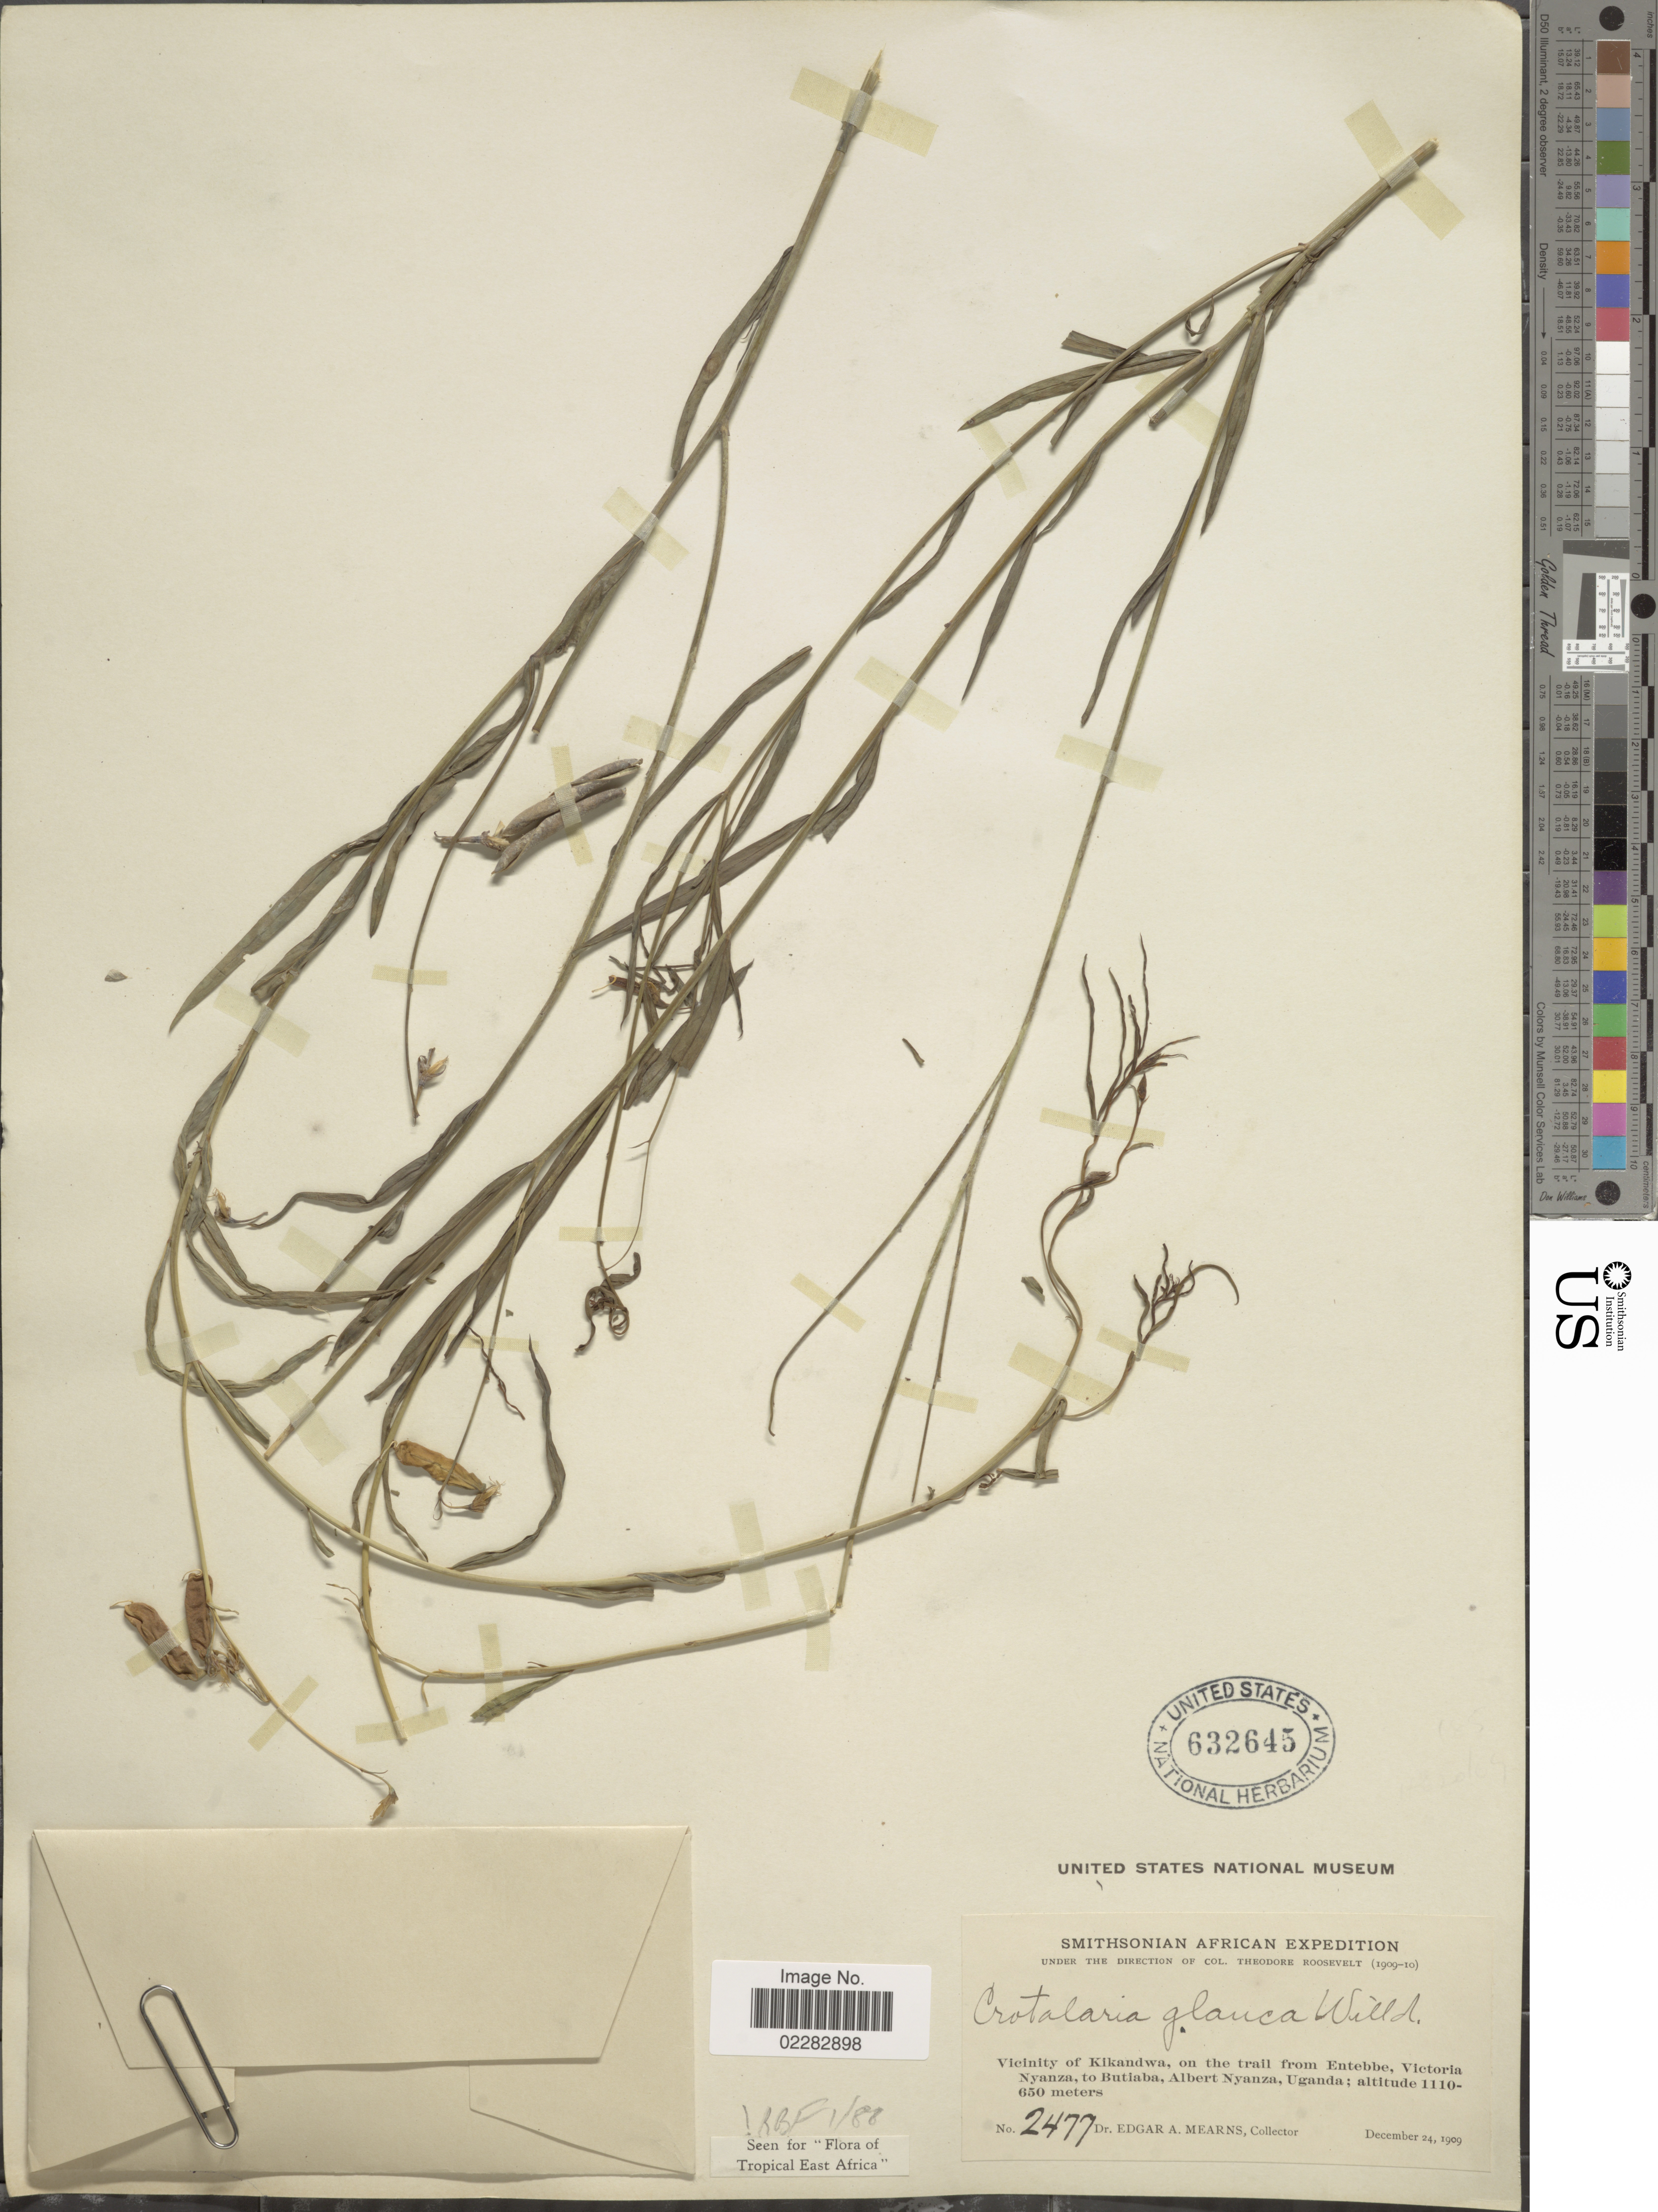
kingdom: Plantae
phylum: Tracheophyta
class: Magnoliopsida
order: Fabales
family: Fabaceae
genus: Crotalaria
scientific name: Crotalaria glauca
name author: Willd.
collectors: E. A. Mearns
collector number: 2477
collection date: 1909-12-24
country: Uganda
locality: Vicinity of Kikandwa, on the trail from Entebbe, Victoria Nyanza, to Butiaba, Albert Nyanza.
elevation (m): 650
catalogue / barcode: US 632645